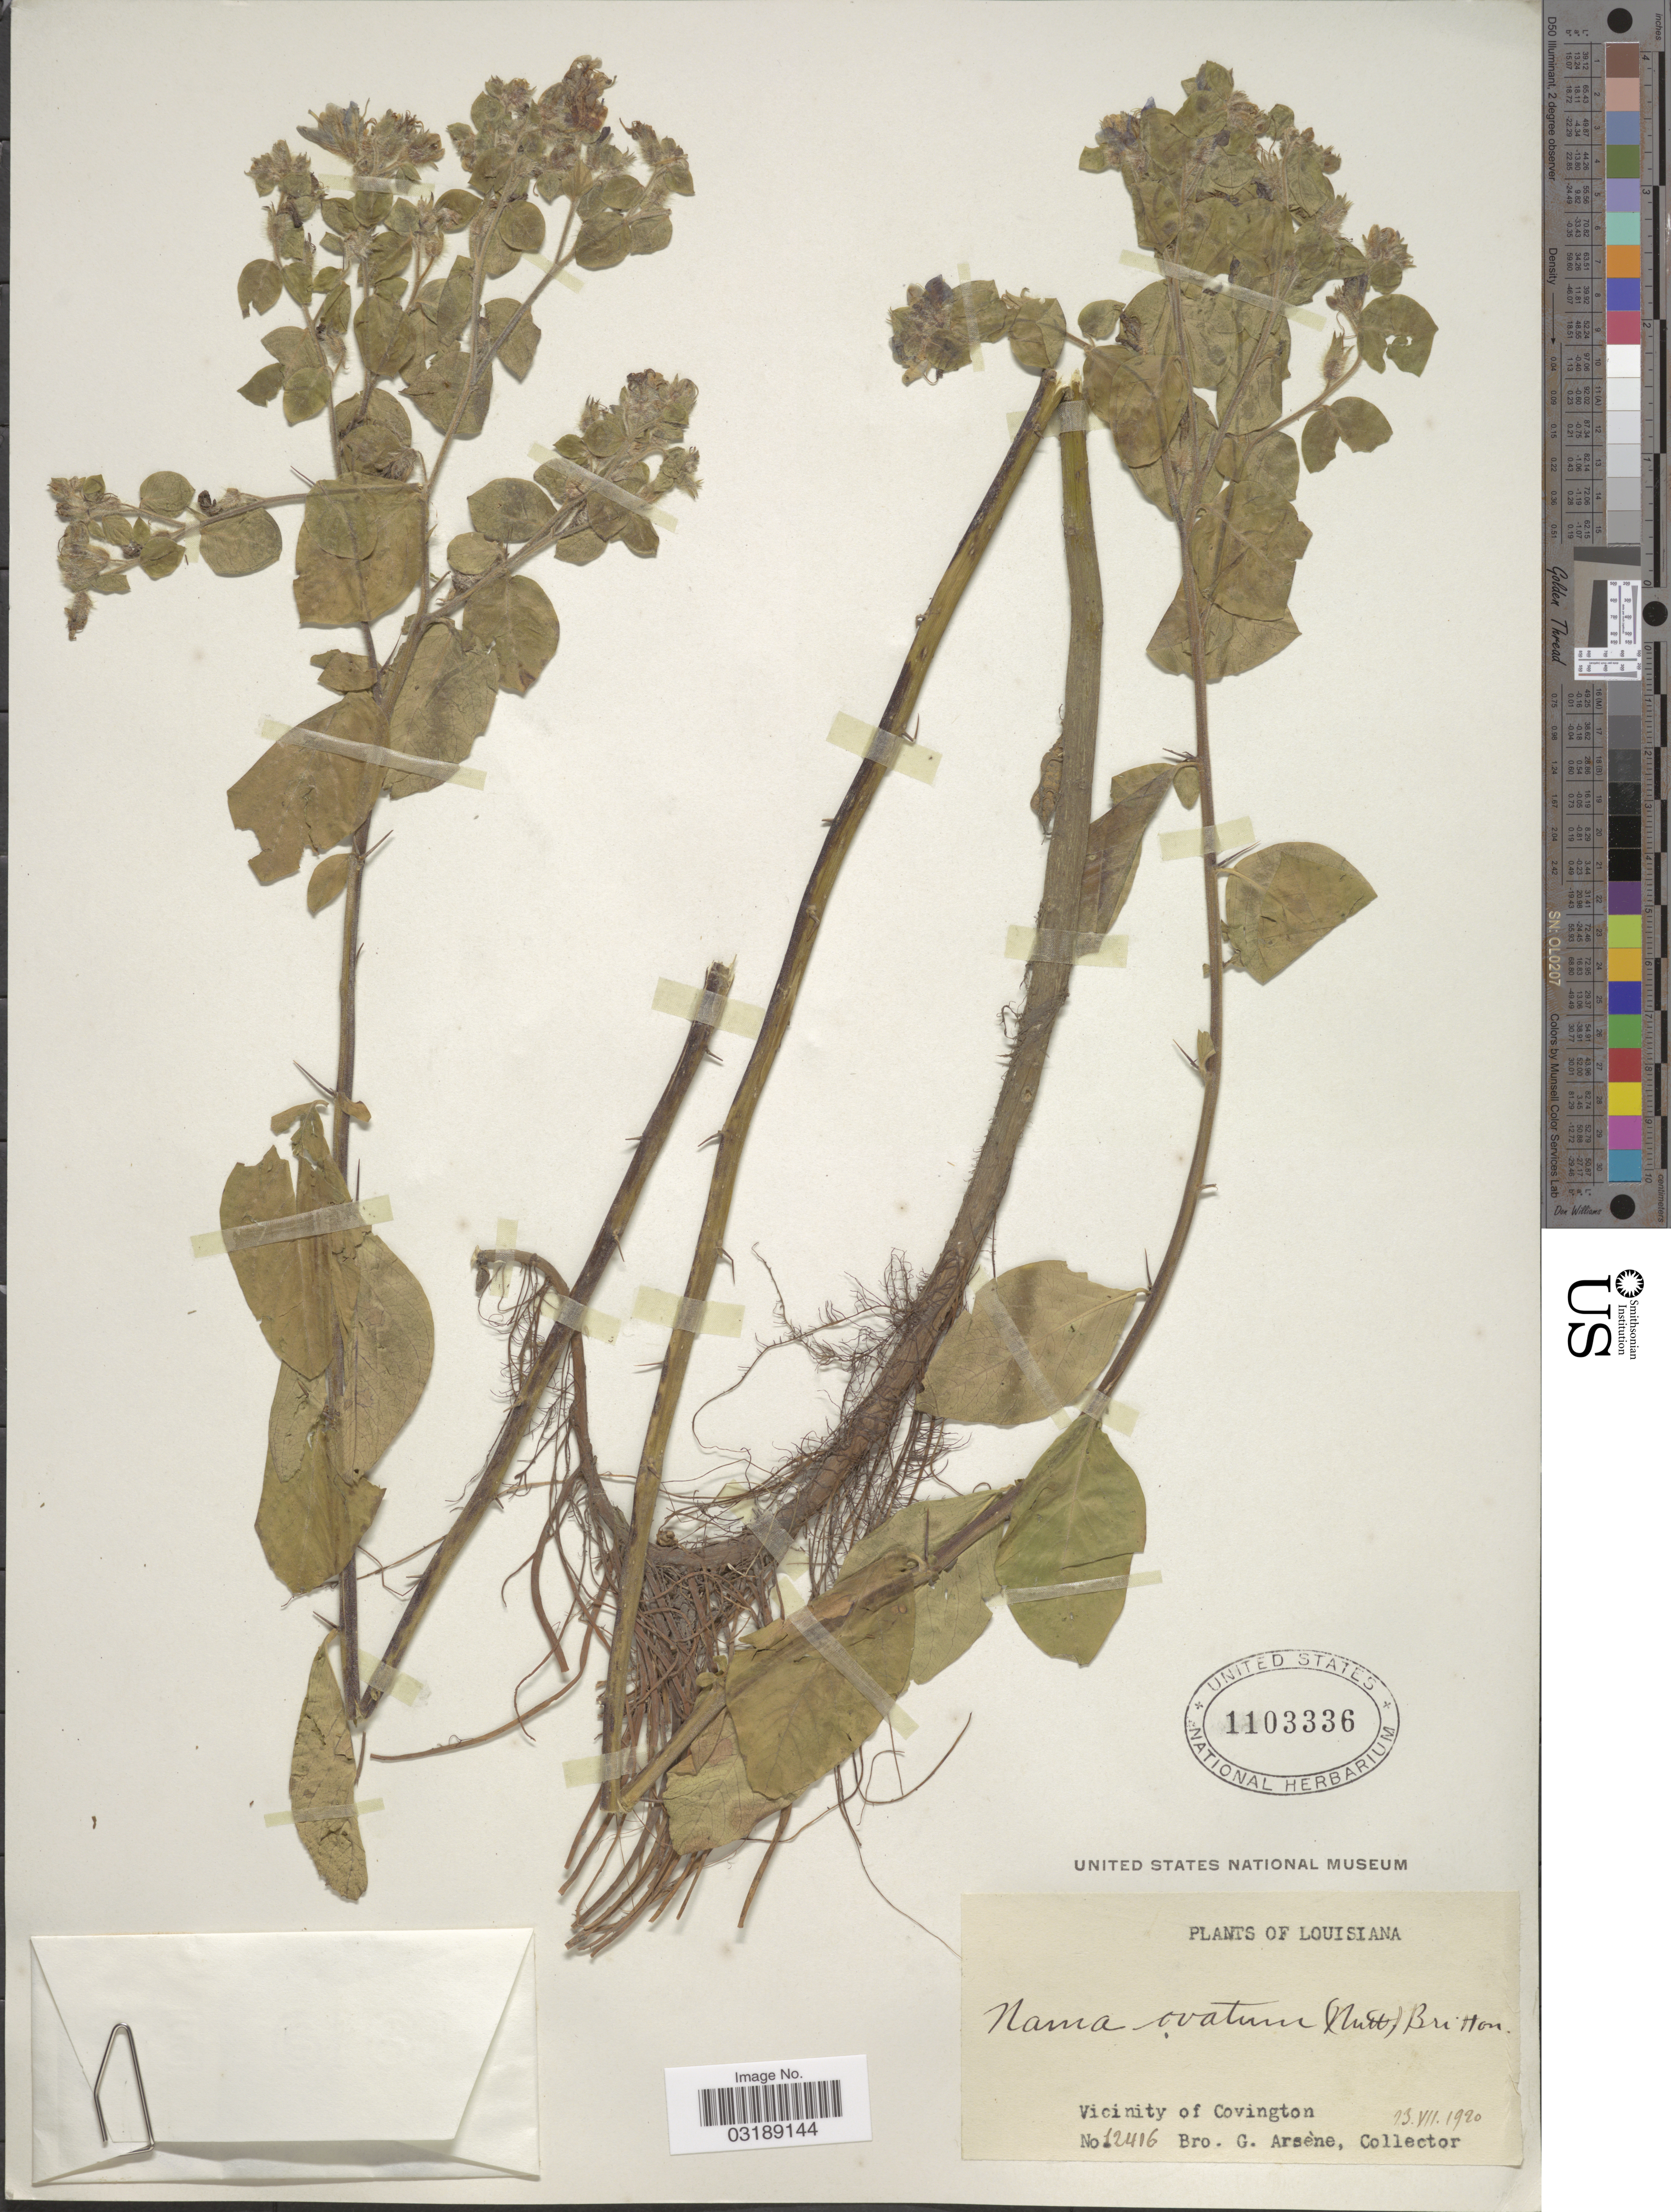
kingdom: Plantae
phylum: Tracheophyta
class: Magnoliopsida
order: Boraginales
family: Namaceae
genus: Nama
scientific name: Nama ovata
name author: (Nutt. ex Choisy) Britton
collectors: Bro. G. Arsène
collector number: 12416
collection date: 1920-07-13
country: United States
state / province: Louisiana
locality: Vicinity of Covington.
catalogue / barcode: US 1103336